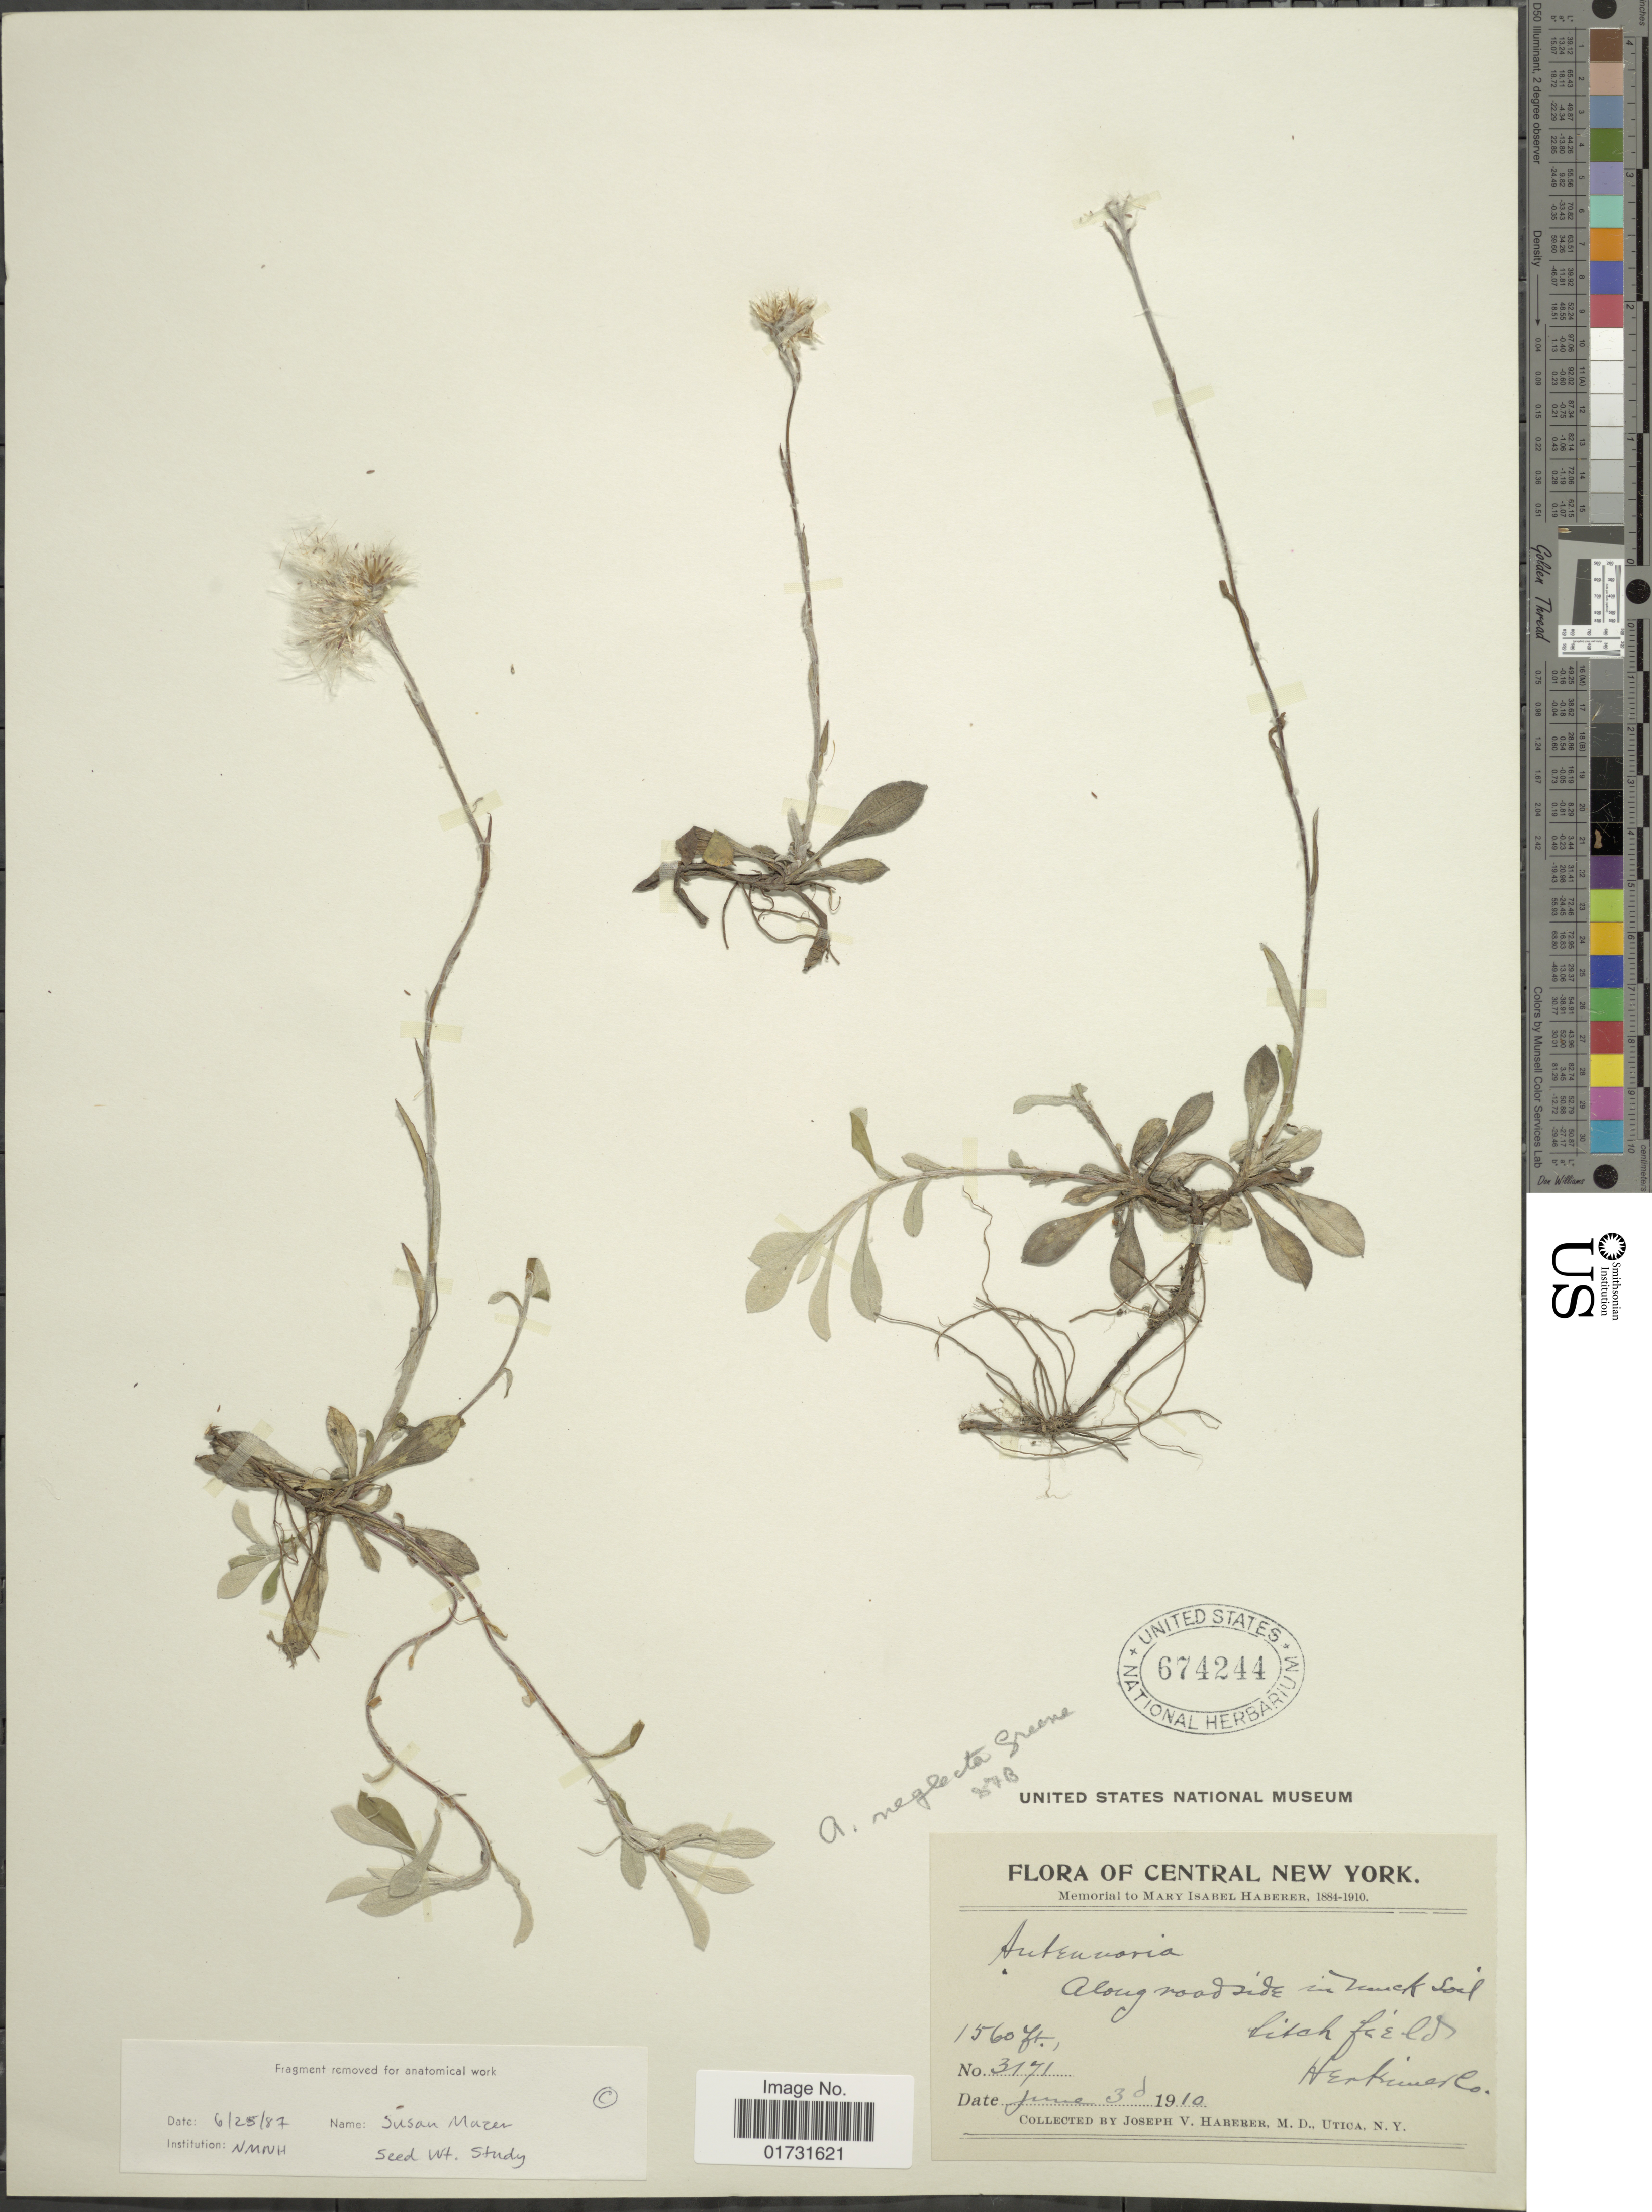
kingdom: Plantae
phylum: Tracheophyta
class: Magnoliopsida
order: Asterales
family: Asteraceae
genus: Antennaria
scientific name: Antennaria neglecta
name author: Greene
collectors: J. V. Haberer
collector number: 3171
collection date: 1910-06-03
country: United States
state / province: New York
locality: Central New York. Litch fields, Herkimer Co.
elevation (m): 475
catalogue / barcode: US 674244